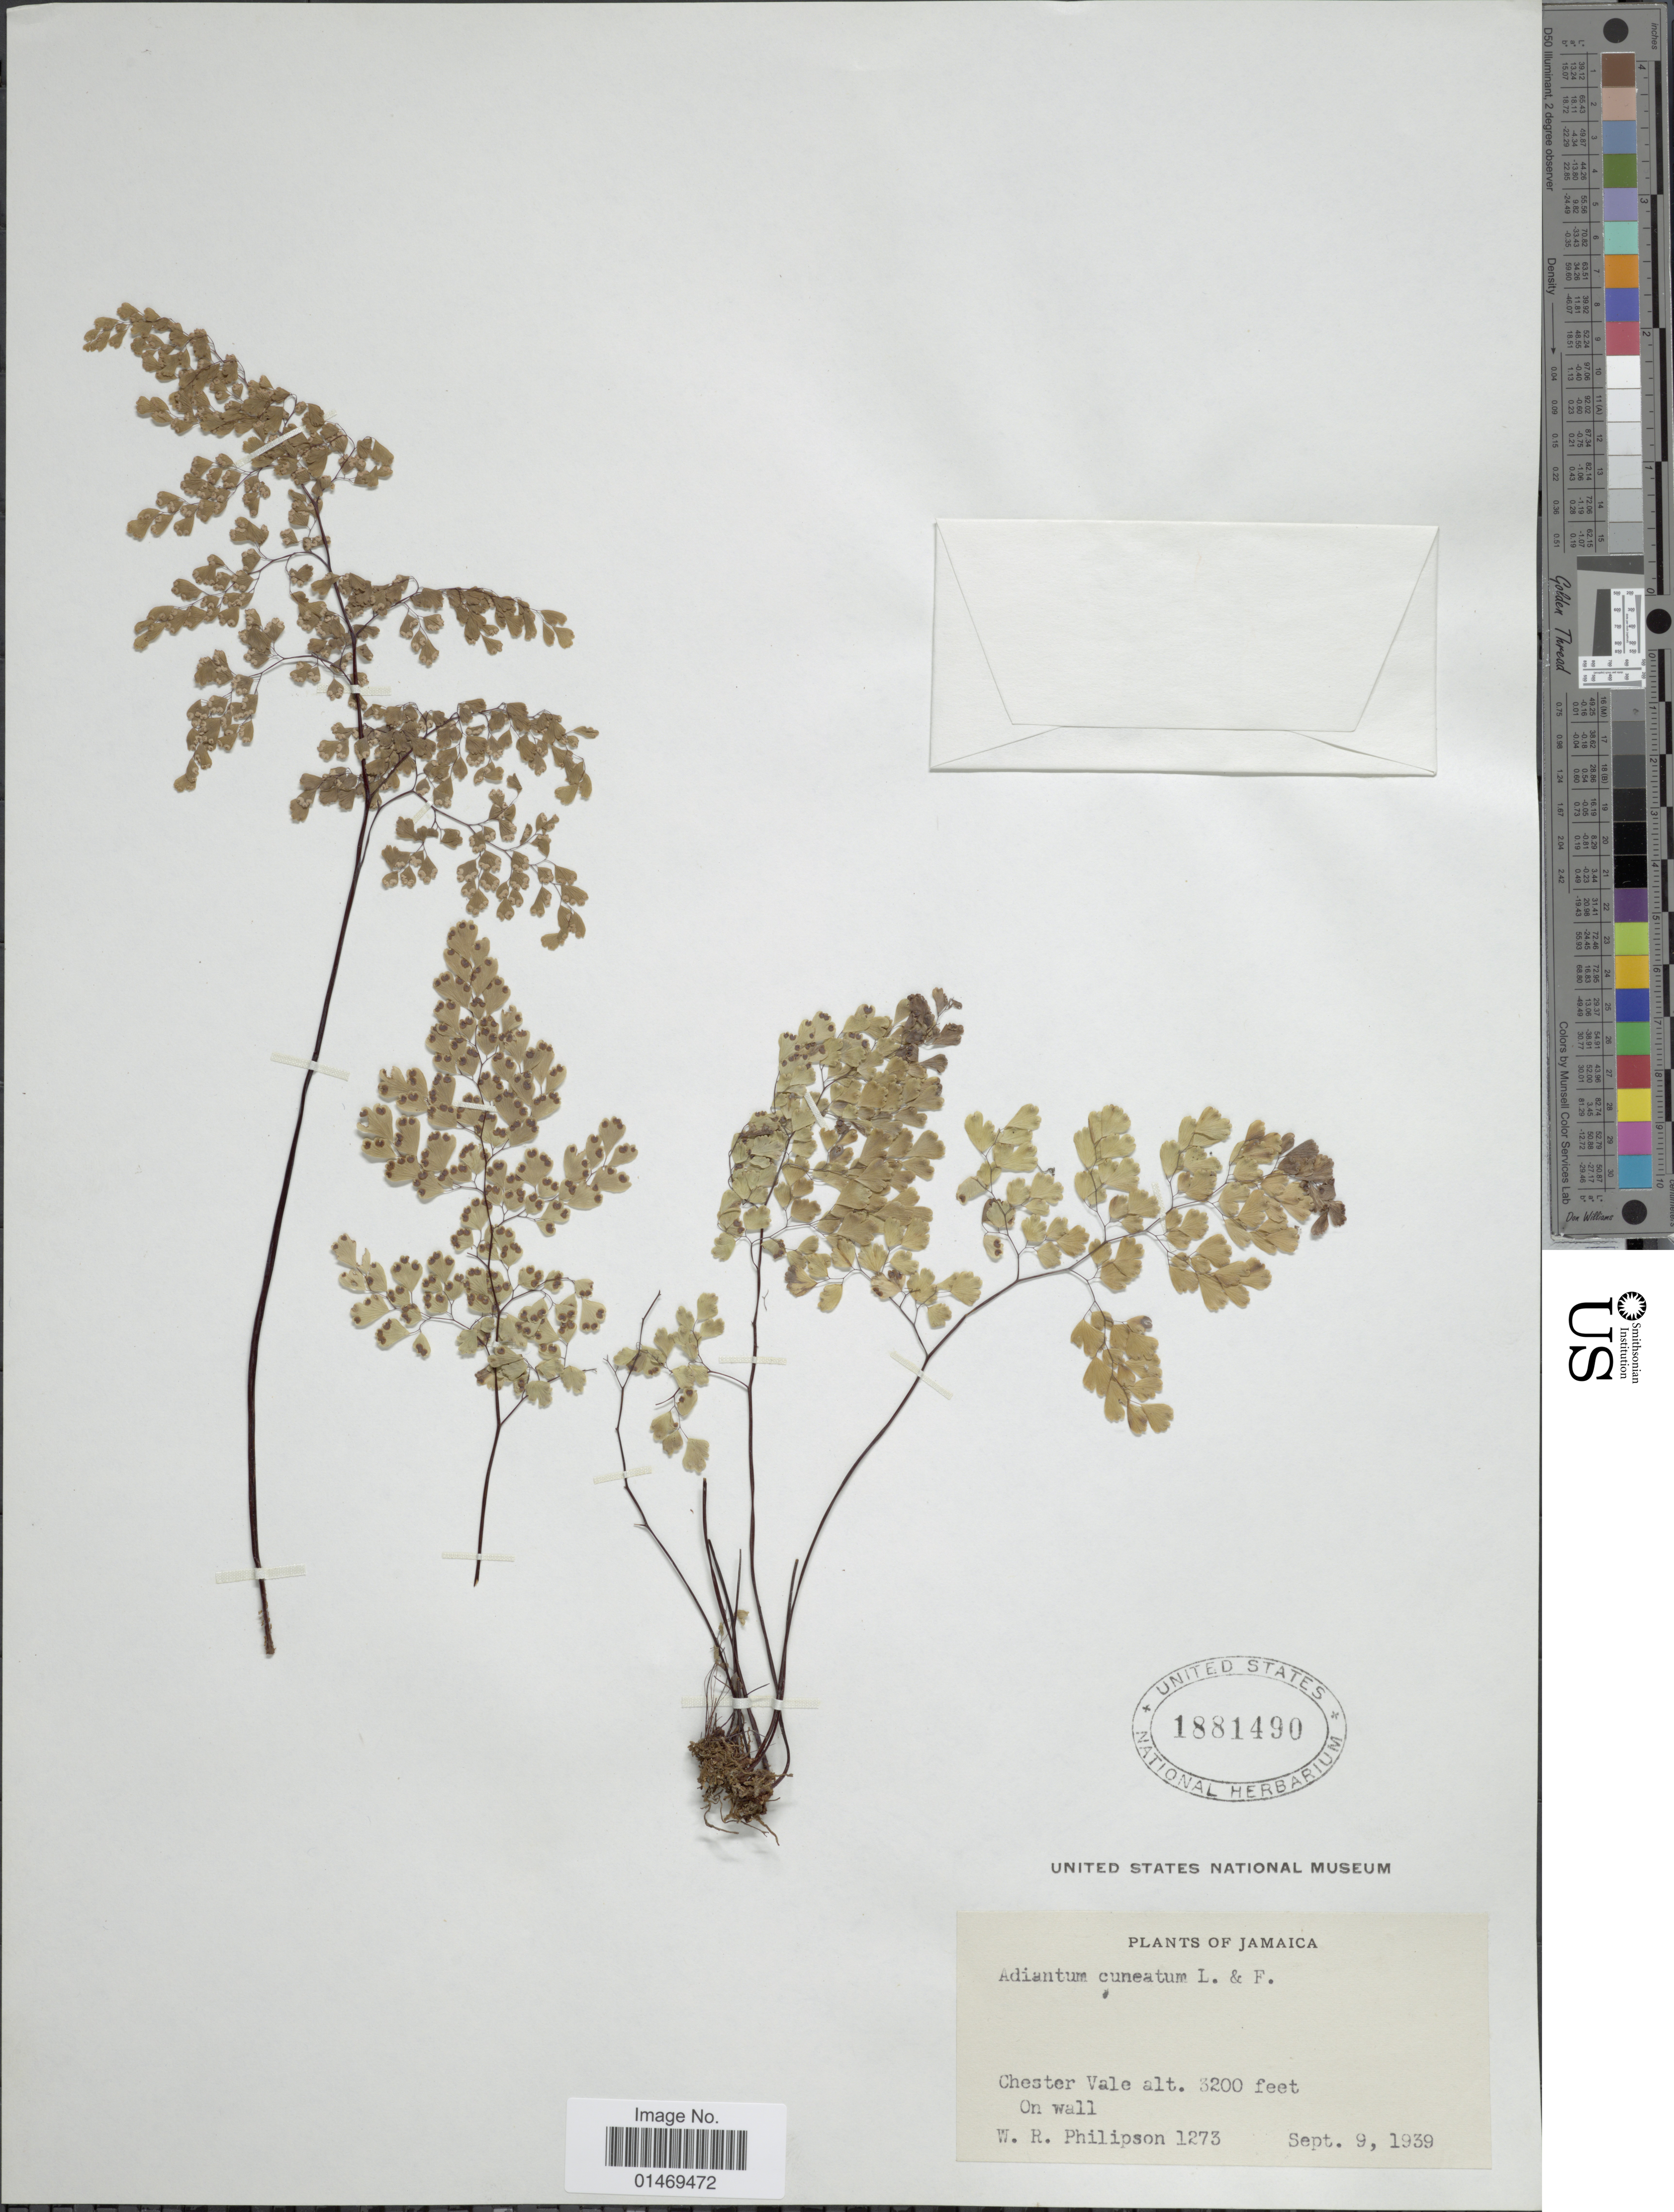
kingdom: Plantae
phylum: Tracheophyta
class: Polypodiopsida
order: Polypodiales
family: Pteridaceae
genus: Adiantum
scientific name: Adiantum raddianum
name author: C. Presl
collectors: W. R. Philipson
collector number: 1273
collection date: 1939-09-09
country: Jamaica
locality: Chester Vale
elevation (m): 975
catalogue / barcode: US 1881490